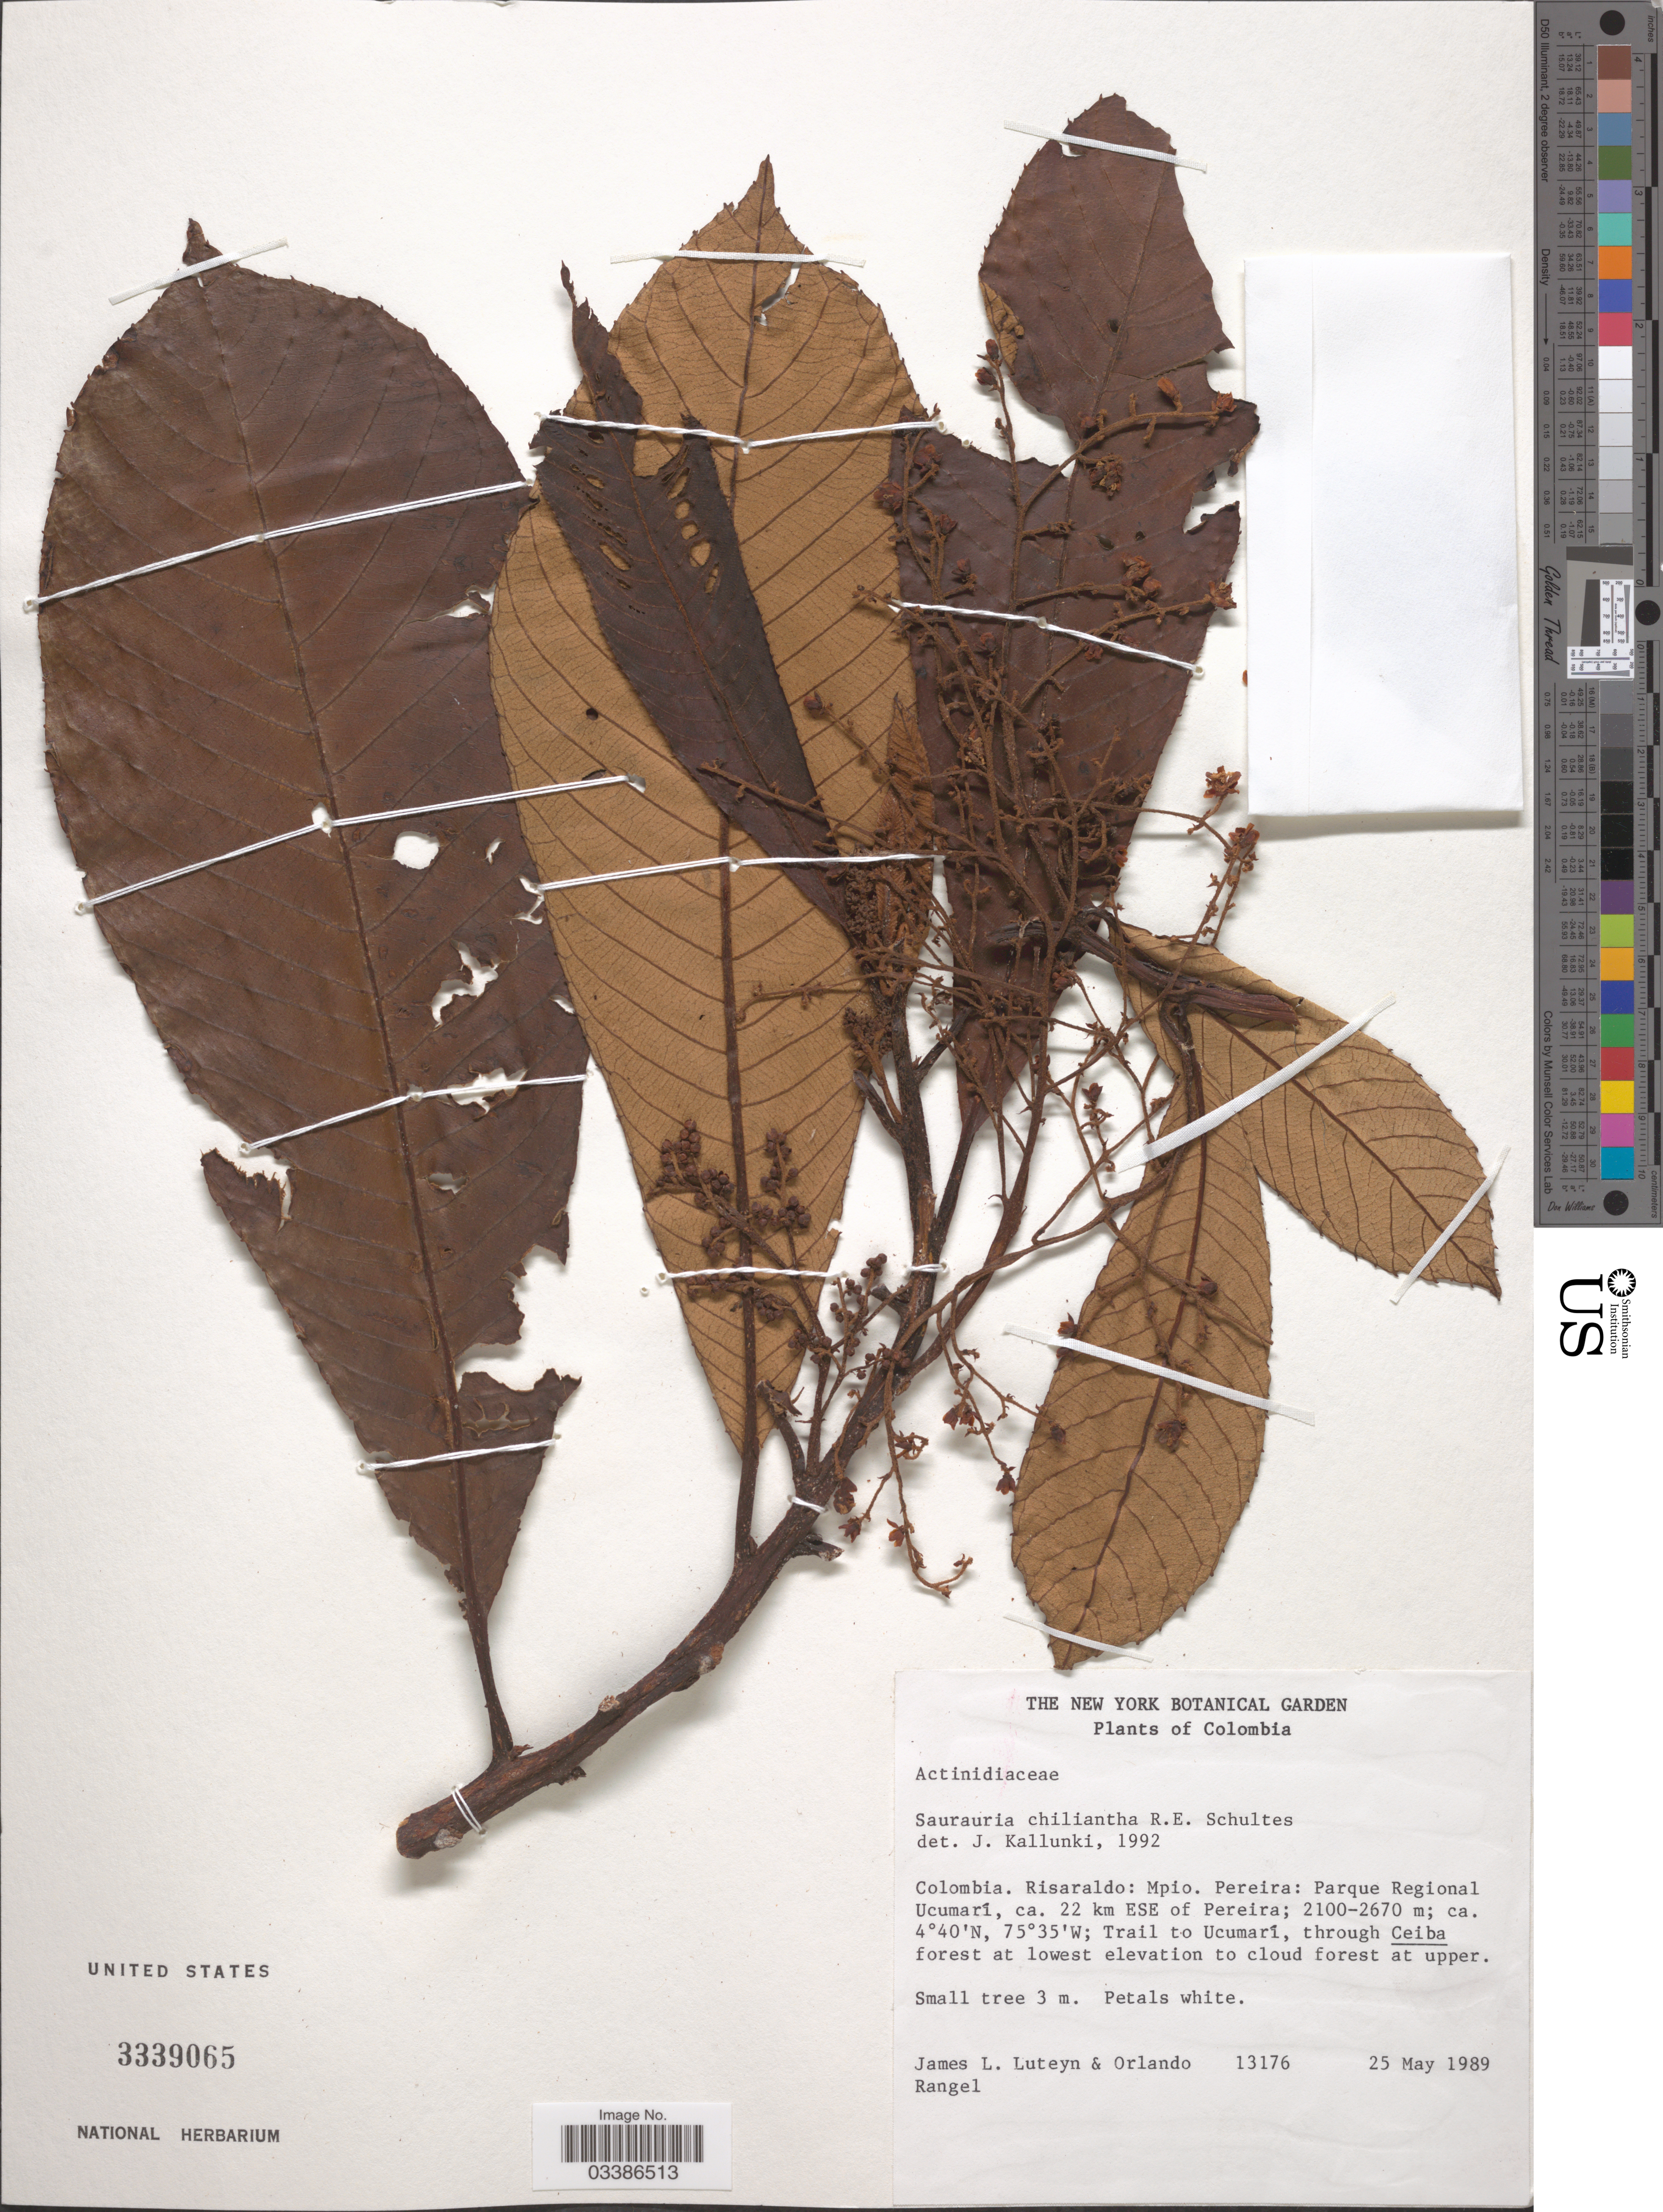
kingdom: Plantae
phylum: Tracheophyta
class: Magnoliopsida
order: Ericales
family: Actinidiaceae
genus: Saurauia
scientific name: Saurauia chiliantha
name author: R.E. Schult.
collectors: J. Luteyn & O. Rangel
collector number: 13176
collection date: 1989-05-25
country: Colombia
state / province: Risaralda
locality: Mpio. Pereira: Parque Regional Ucumarí, ca. 22 km ESE of Pereira. Trail to Ucumarí, through Ceiba forest at lowest elevation to cloud forest at upper.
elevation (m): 2100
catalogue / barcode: US 3339065